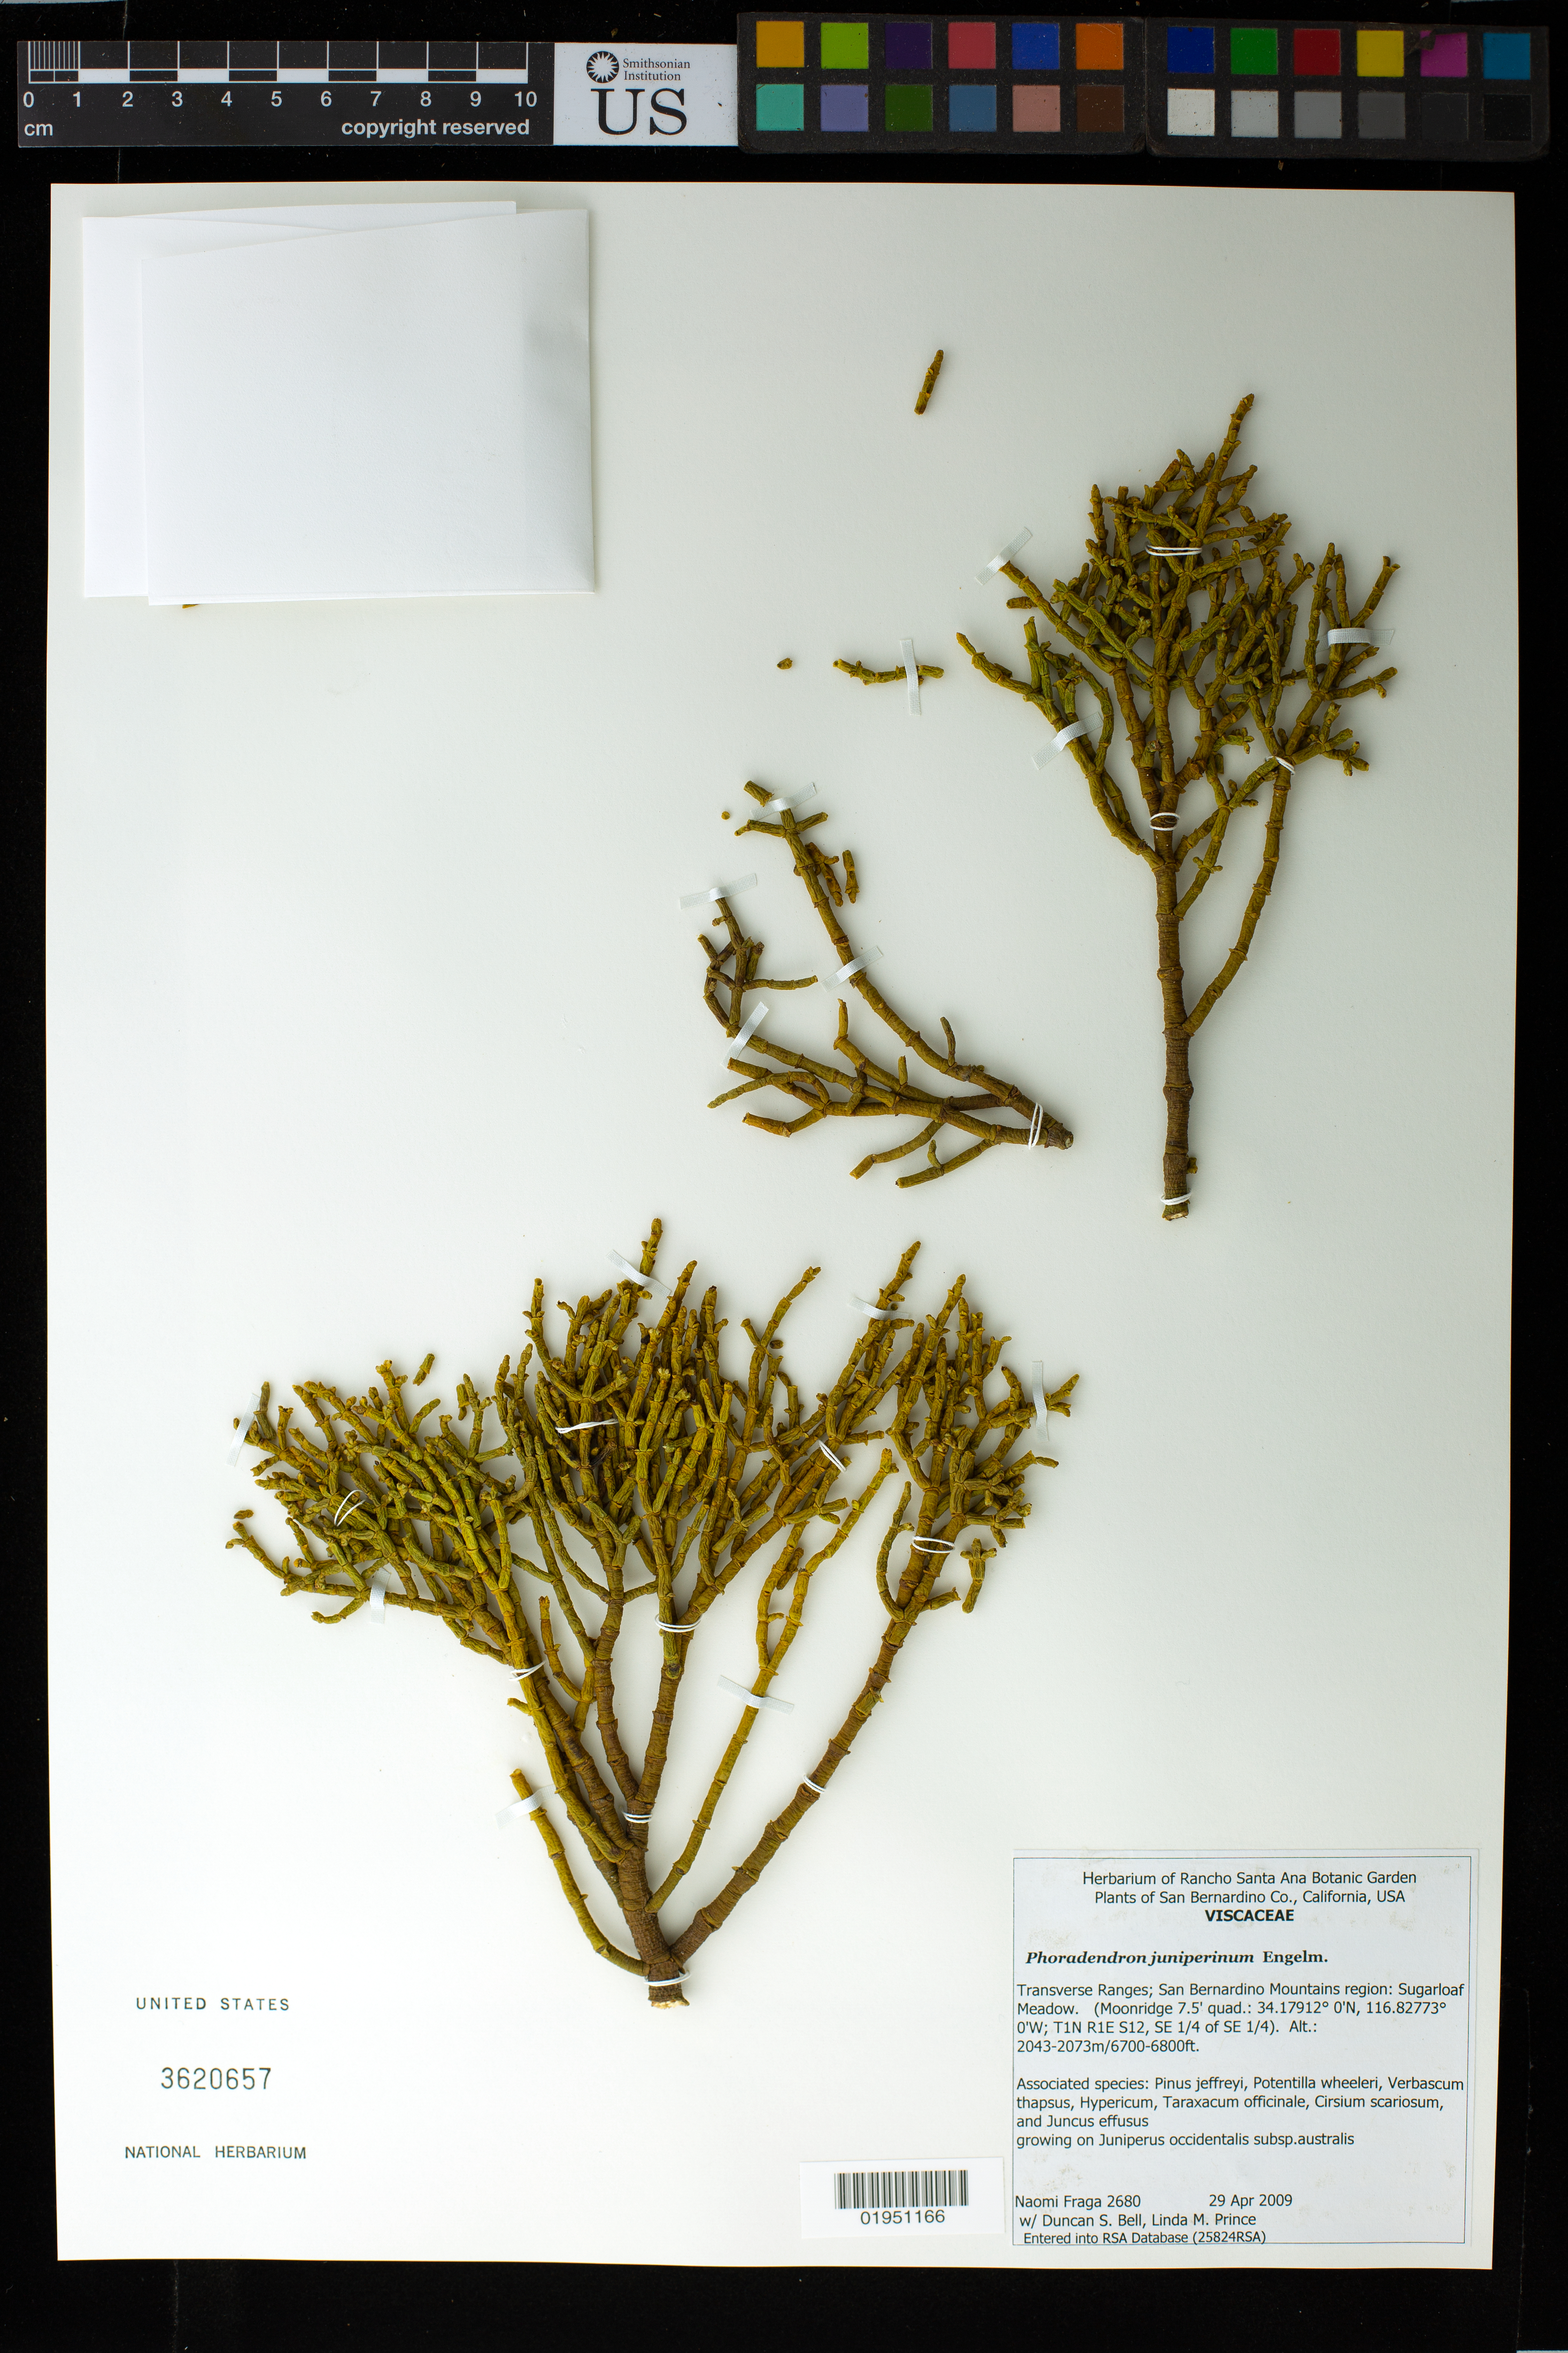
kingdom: Plantae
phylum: Tracheophyta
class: Magnoliopsida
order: Santalales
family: Viscaceae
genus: Phoradendron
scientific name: Phoradendron juniperinum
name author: Engelm. ex A. Gray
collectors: N. Fraga, D. S. Bell & L. M. Prince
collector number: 2680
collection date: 2009-04-29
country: United States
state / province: California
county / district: San Bernardino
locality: San Bernardino Co., Transverse Ranges, San Bernardino Mountains region: Sugar loaf Meadow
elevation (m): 2042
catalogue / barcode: US 3620657